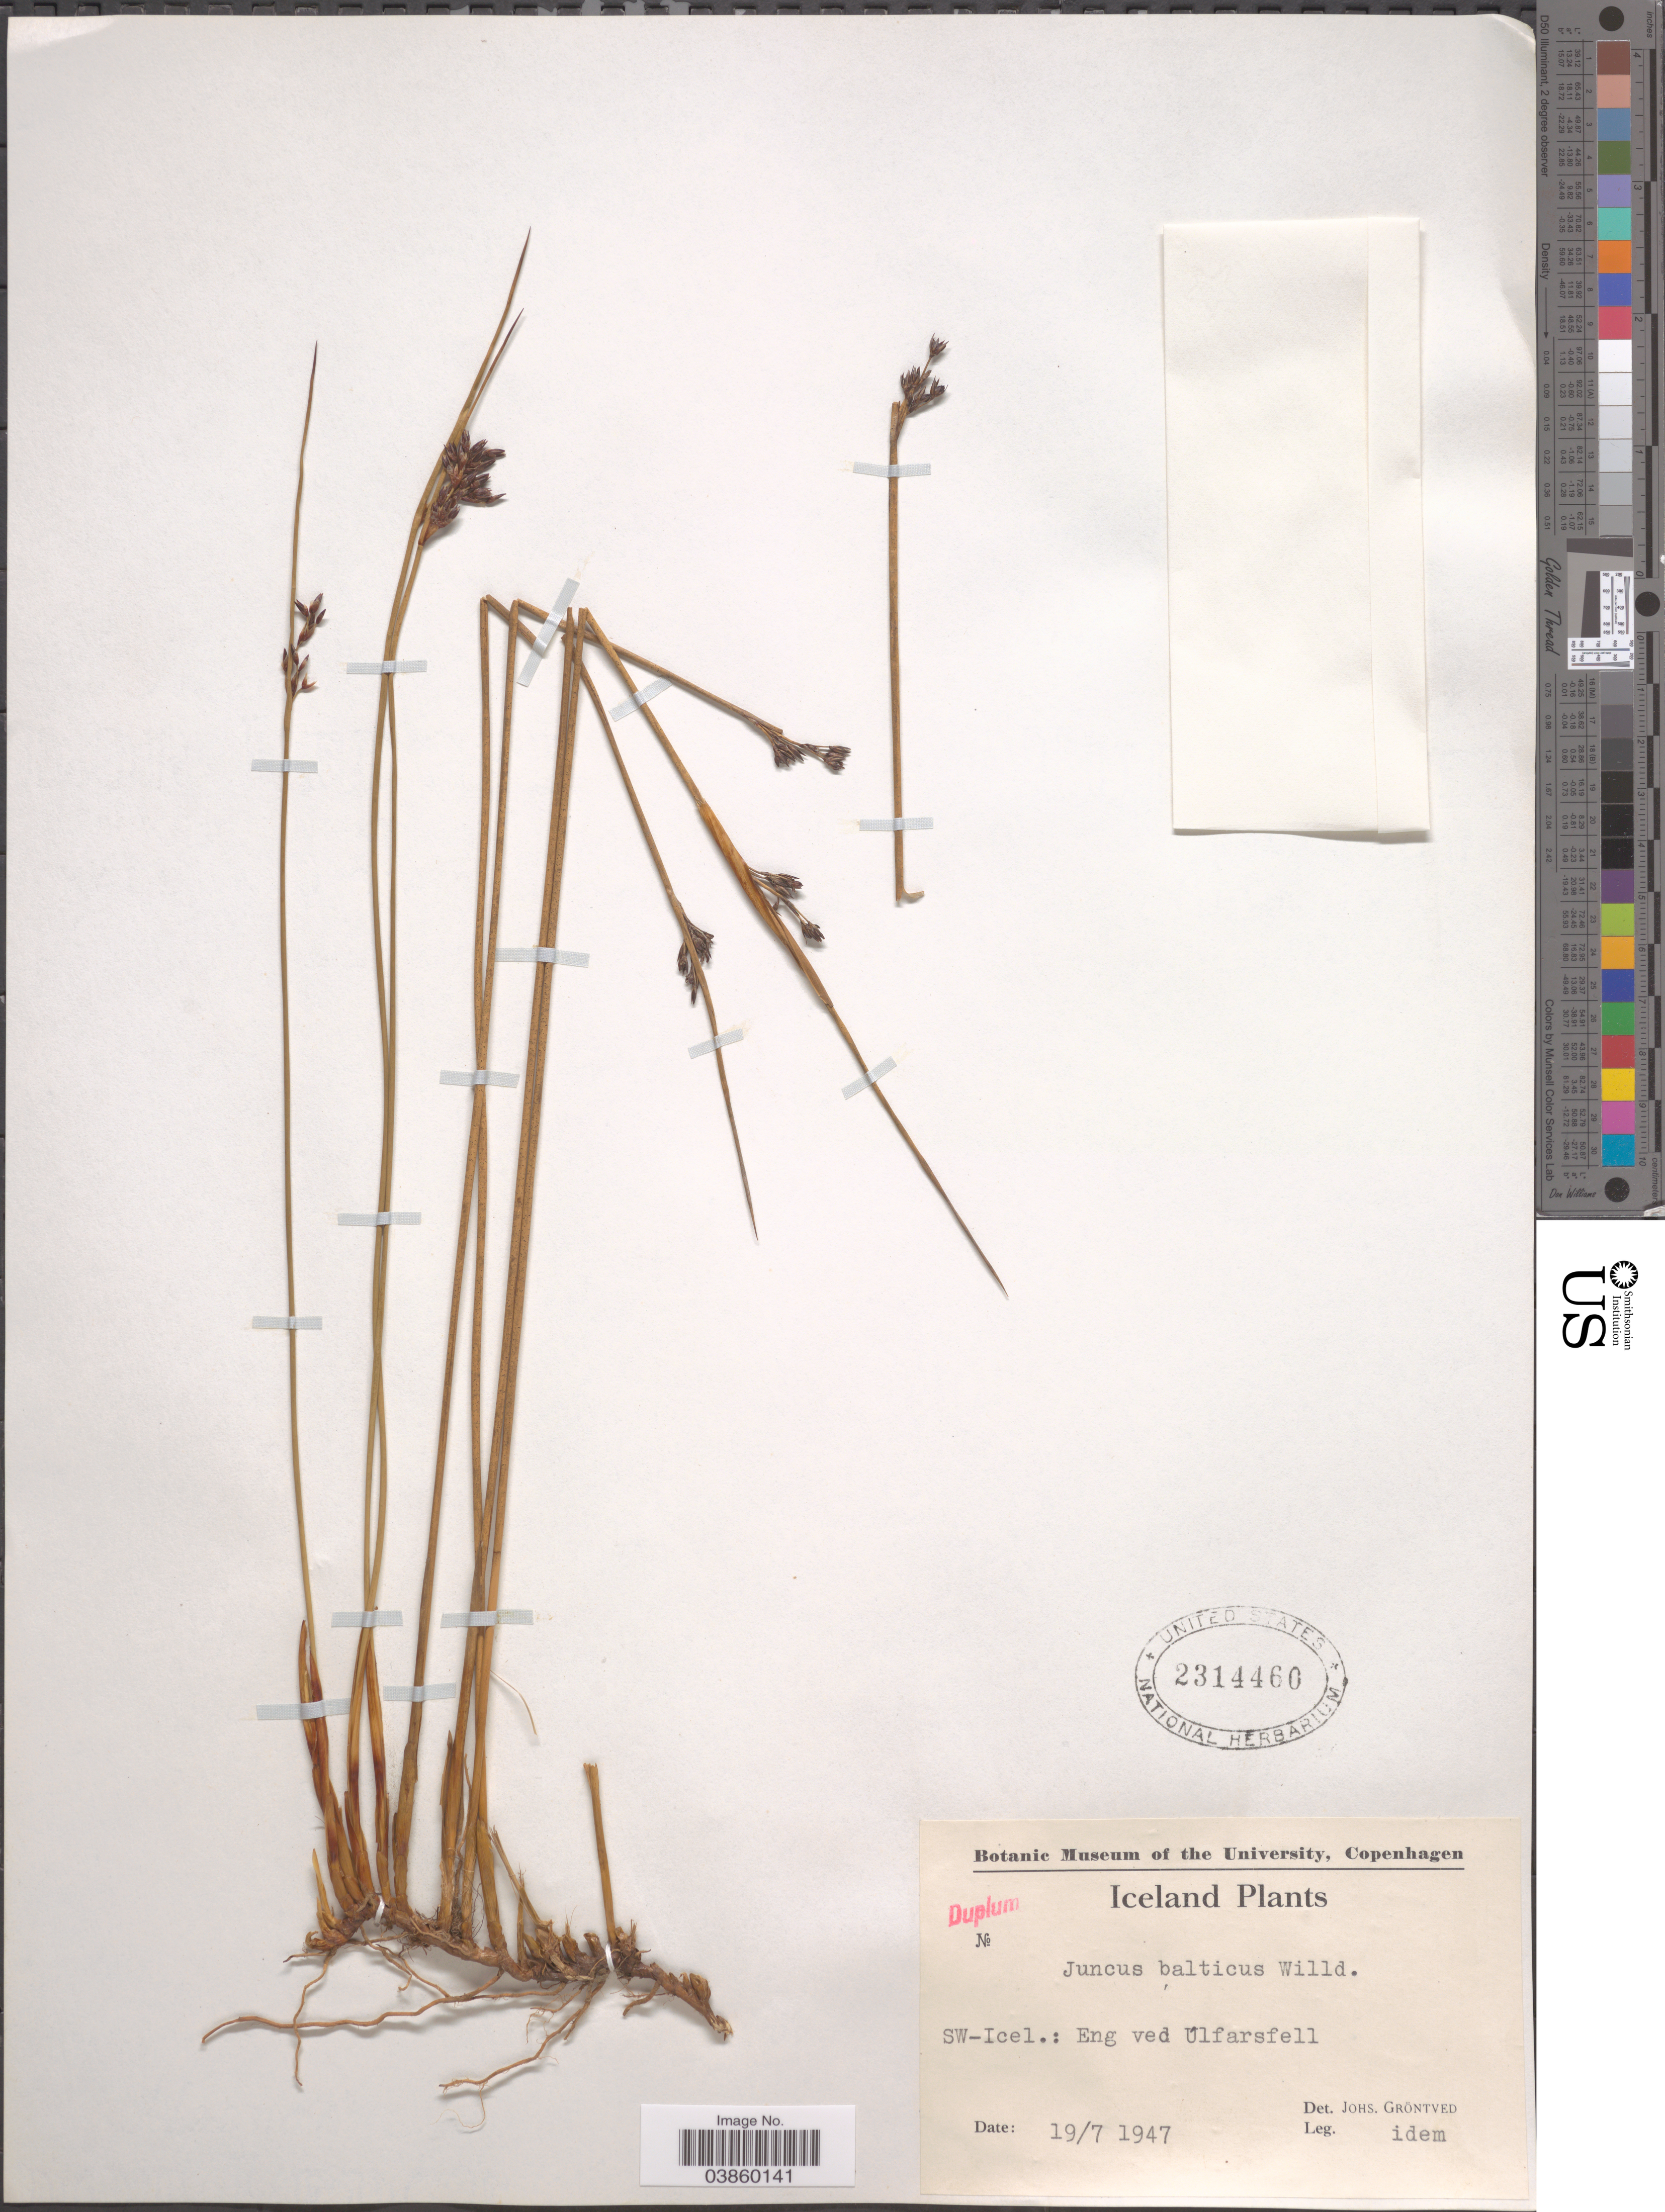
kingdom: Plantae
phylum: Tracheophyta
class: Liliopsida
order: Poales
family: Juncaceae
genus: Juncus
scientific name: Juncus balticus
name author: Willd.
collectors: J. Grøntved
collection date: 1947-07-19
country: Iceland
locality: Sw-Icel.: Eng ved Ulfarsfell.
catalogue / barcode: US 2314460